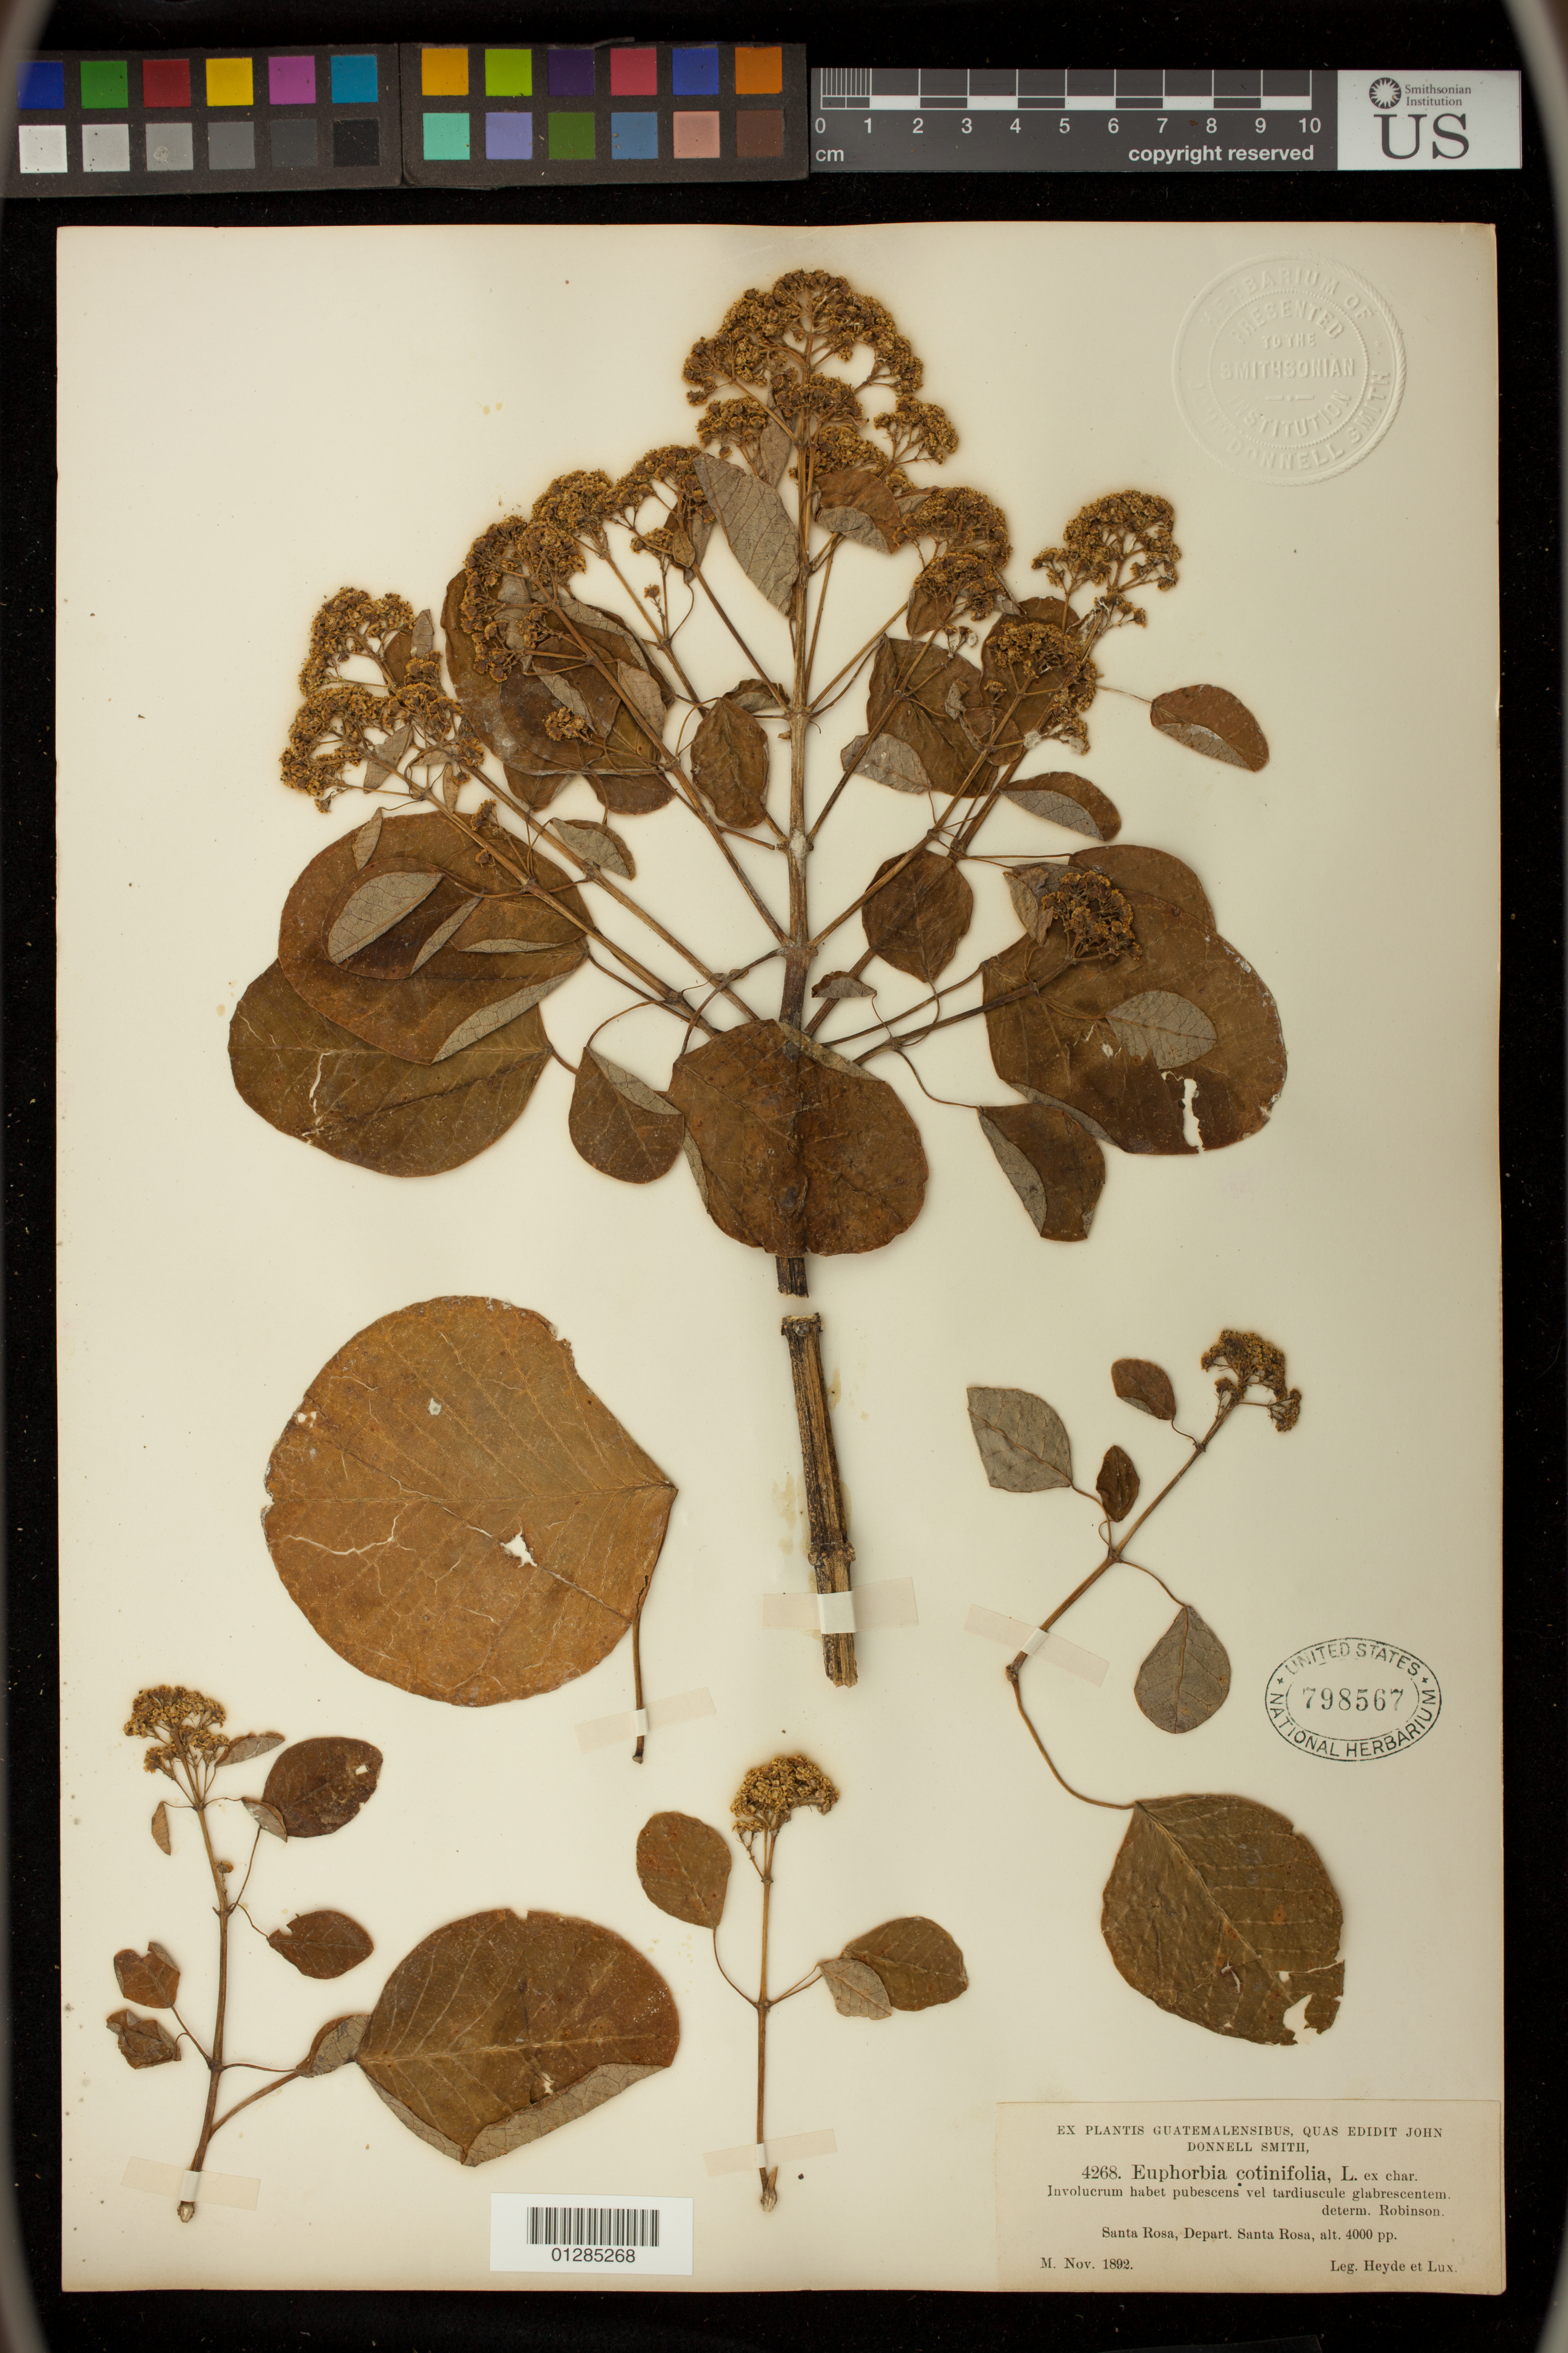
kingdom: Plantae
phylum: Tracheophyta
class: Magnoliopsida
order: Malpighiales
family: Euphorbiaceae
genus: Euphorbia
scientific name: Euphorbia cotinifolia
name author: L.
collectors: H. Lux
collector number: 4268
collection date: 1892-11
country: Guatemala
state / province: Santa Rosa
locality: Santa Rosa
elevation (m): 4000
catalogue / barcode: US 798567